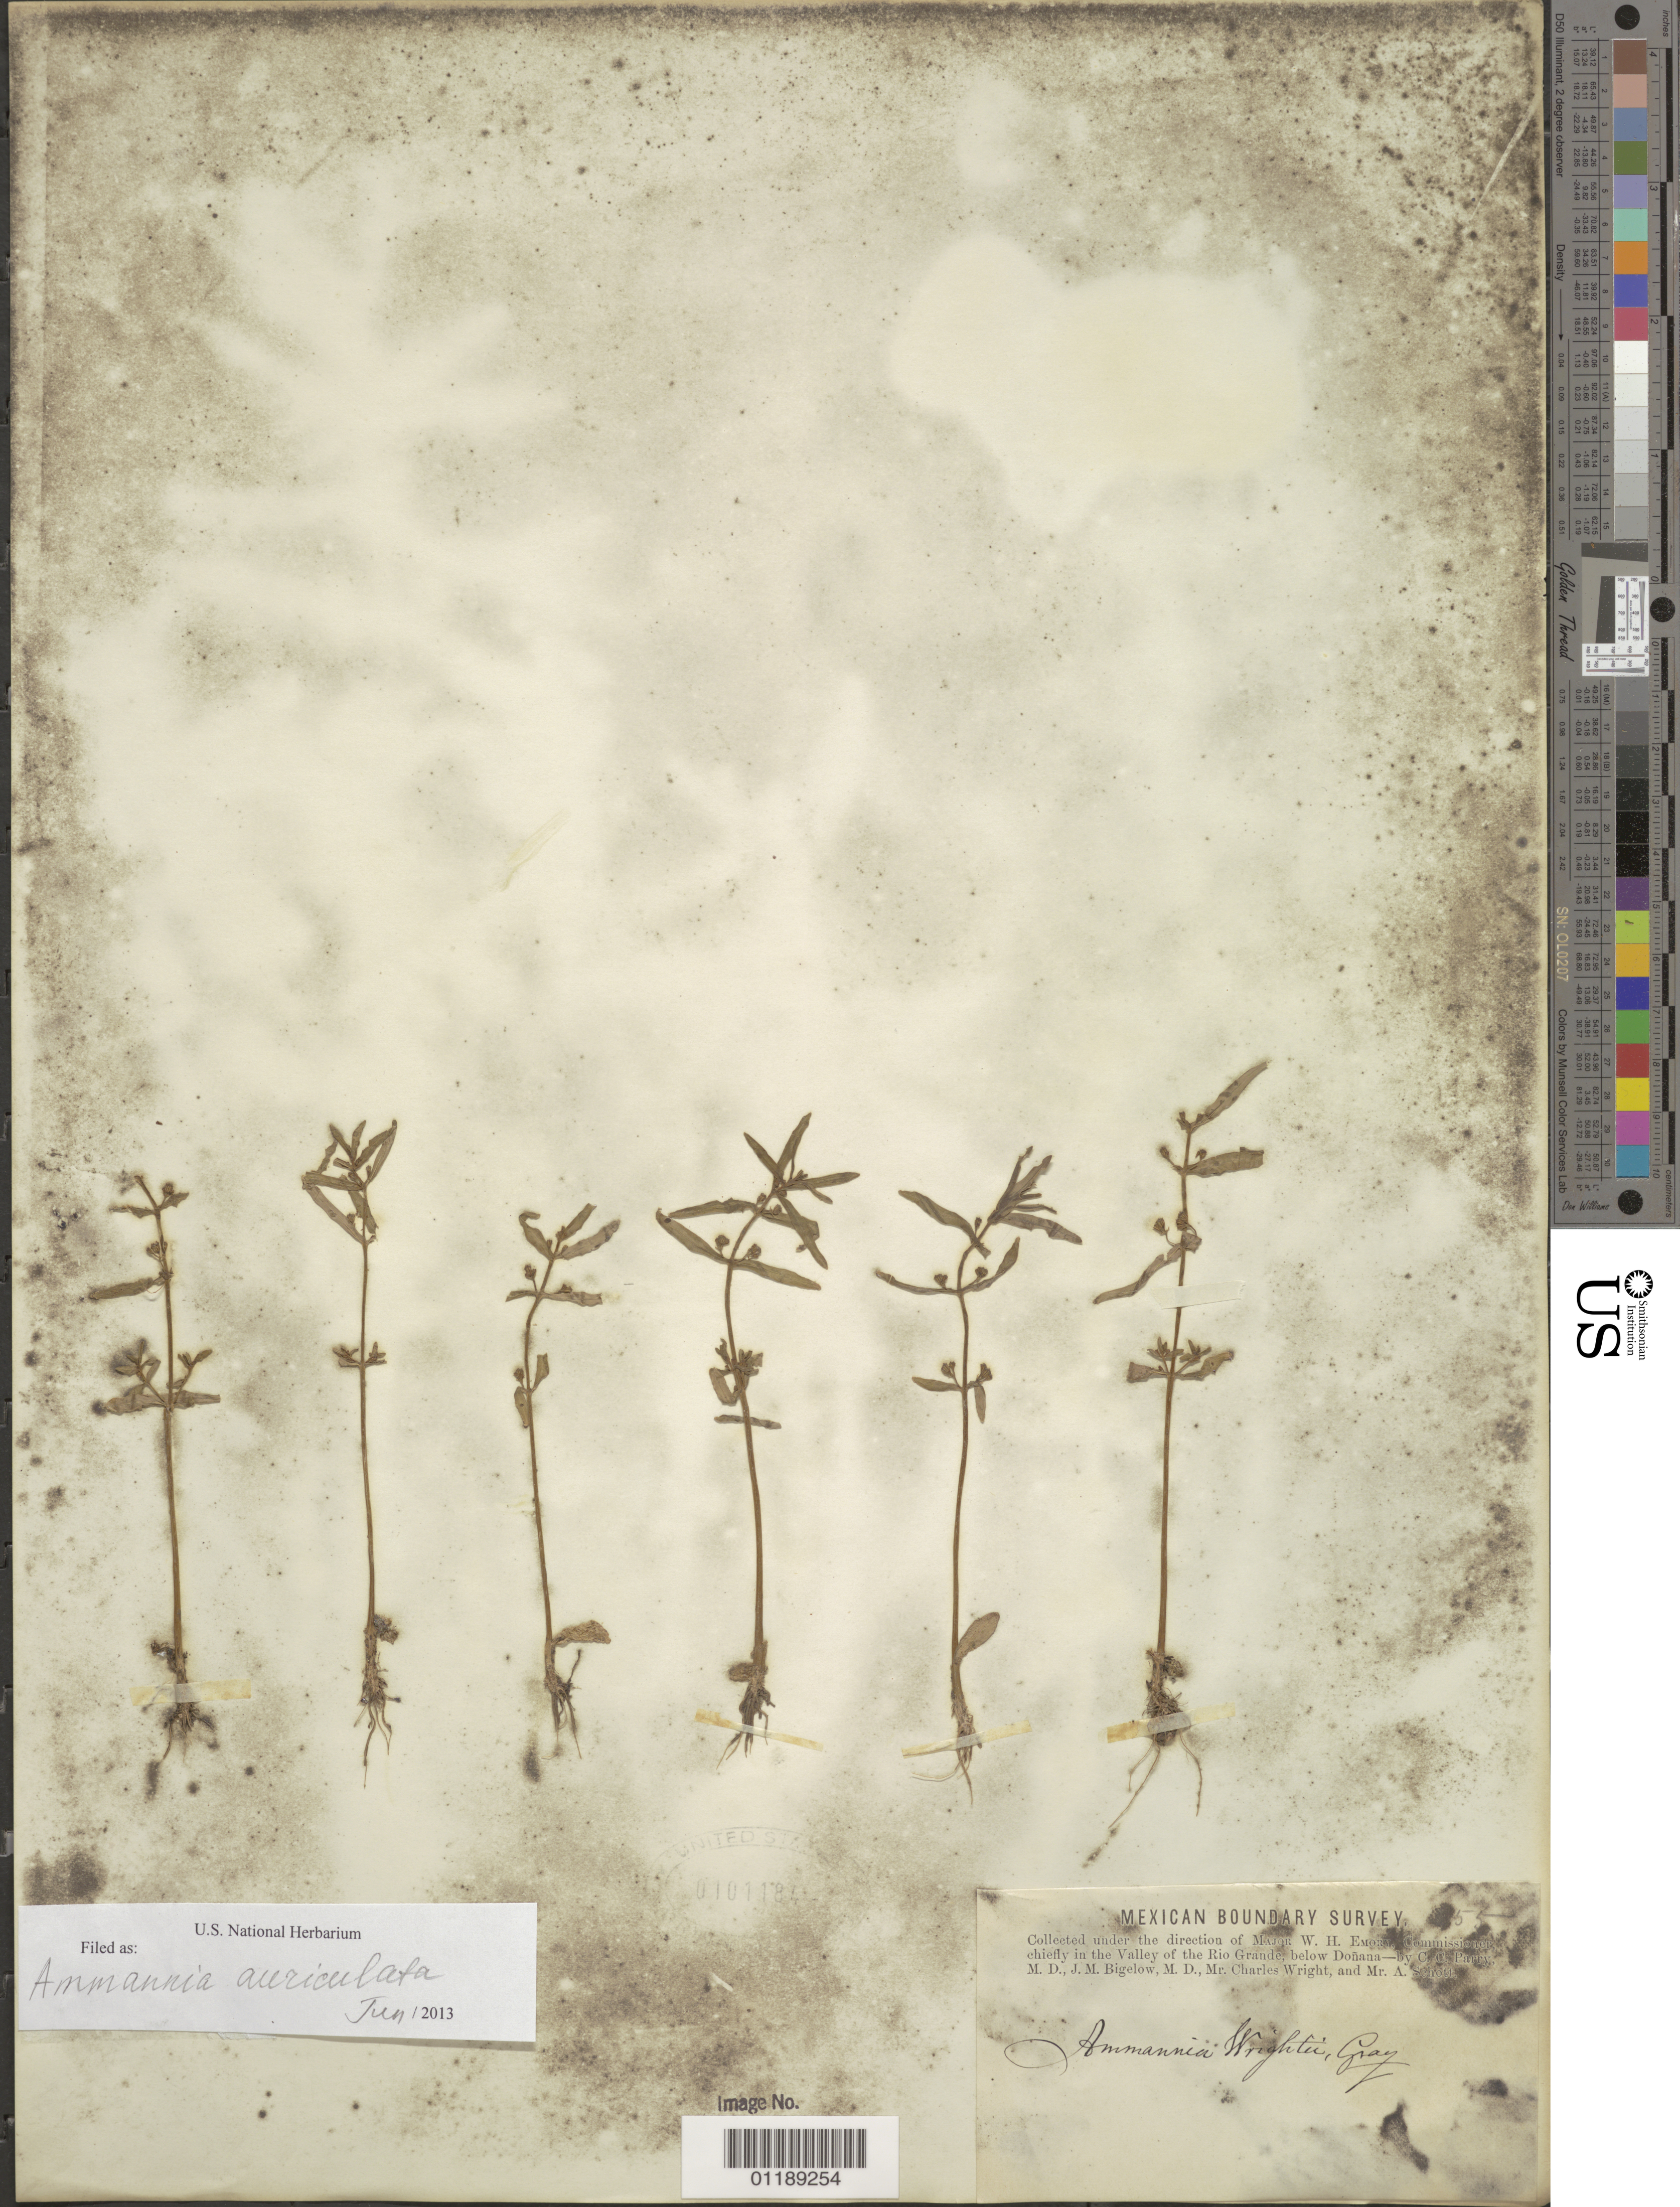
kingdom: Plantae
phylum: Tracheophyta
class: Magnoliopsida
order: Myrtales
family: Lythraceae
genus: Ammannia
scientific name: Ammannia auriculata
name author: Willd.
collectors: C. C. Parry, J. M. Bigelow, C. Wright & A. C. V. Schott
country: United States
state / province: New Mexico / Texas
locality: Valley of the Rio Grande, below Doñana.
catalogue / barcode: US 101184